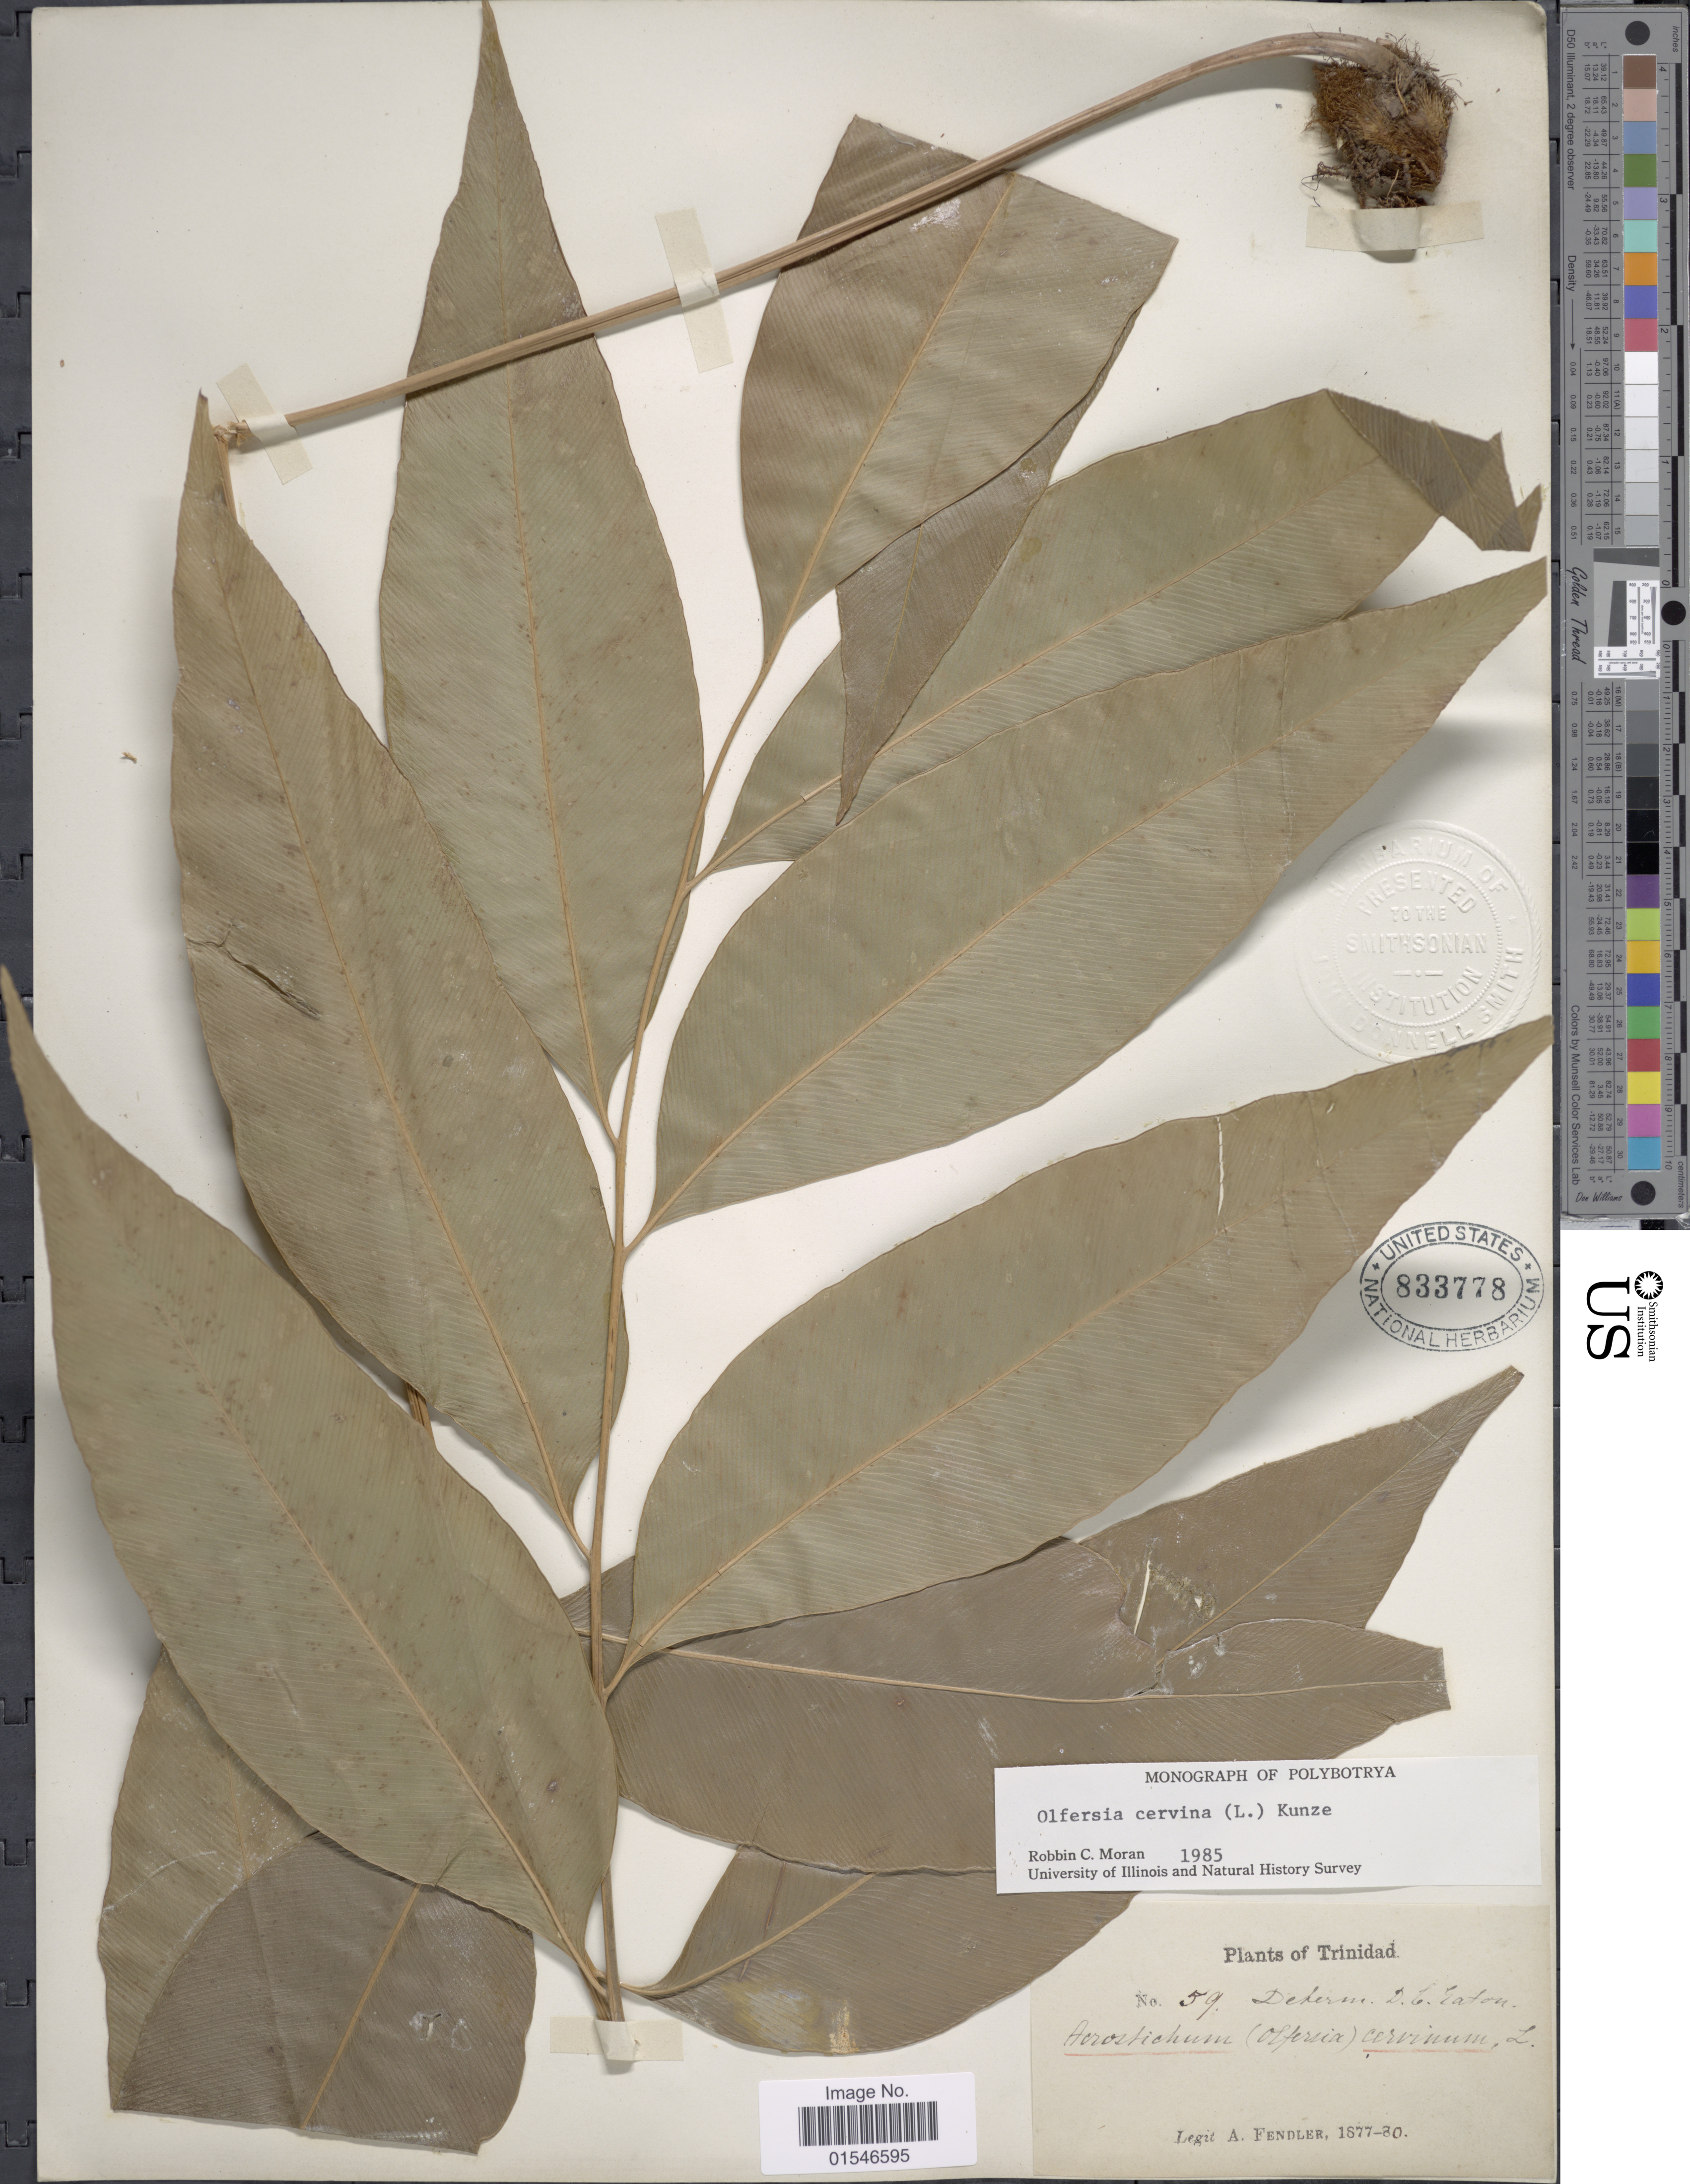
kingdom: Plantae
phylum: Tracheophyta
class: Polypodiopsida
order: Polypodiales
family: Dryopteridaceae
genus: Olfersia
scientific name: Olfersia cervina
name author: (L.) Kunze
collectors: A. Fendler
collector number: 59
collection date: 1877/1880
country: Trinidad and Tobago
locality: Trinidad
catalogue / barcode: US 833778